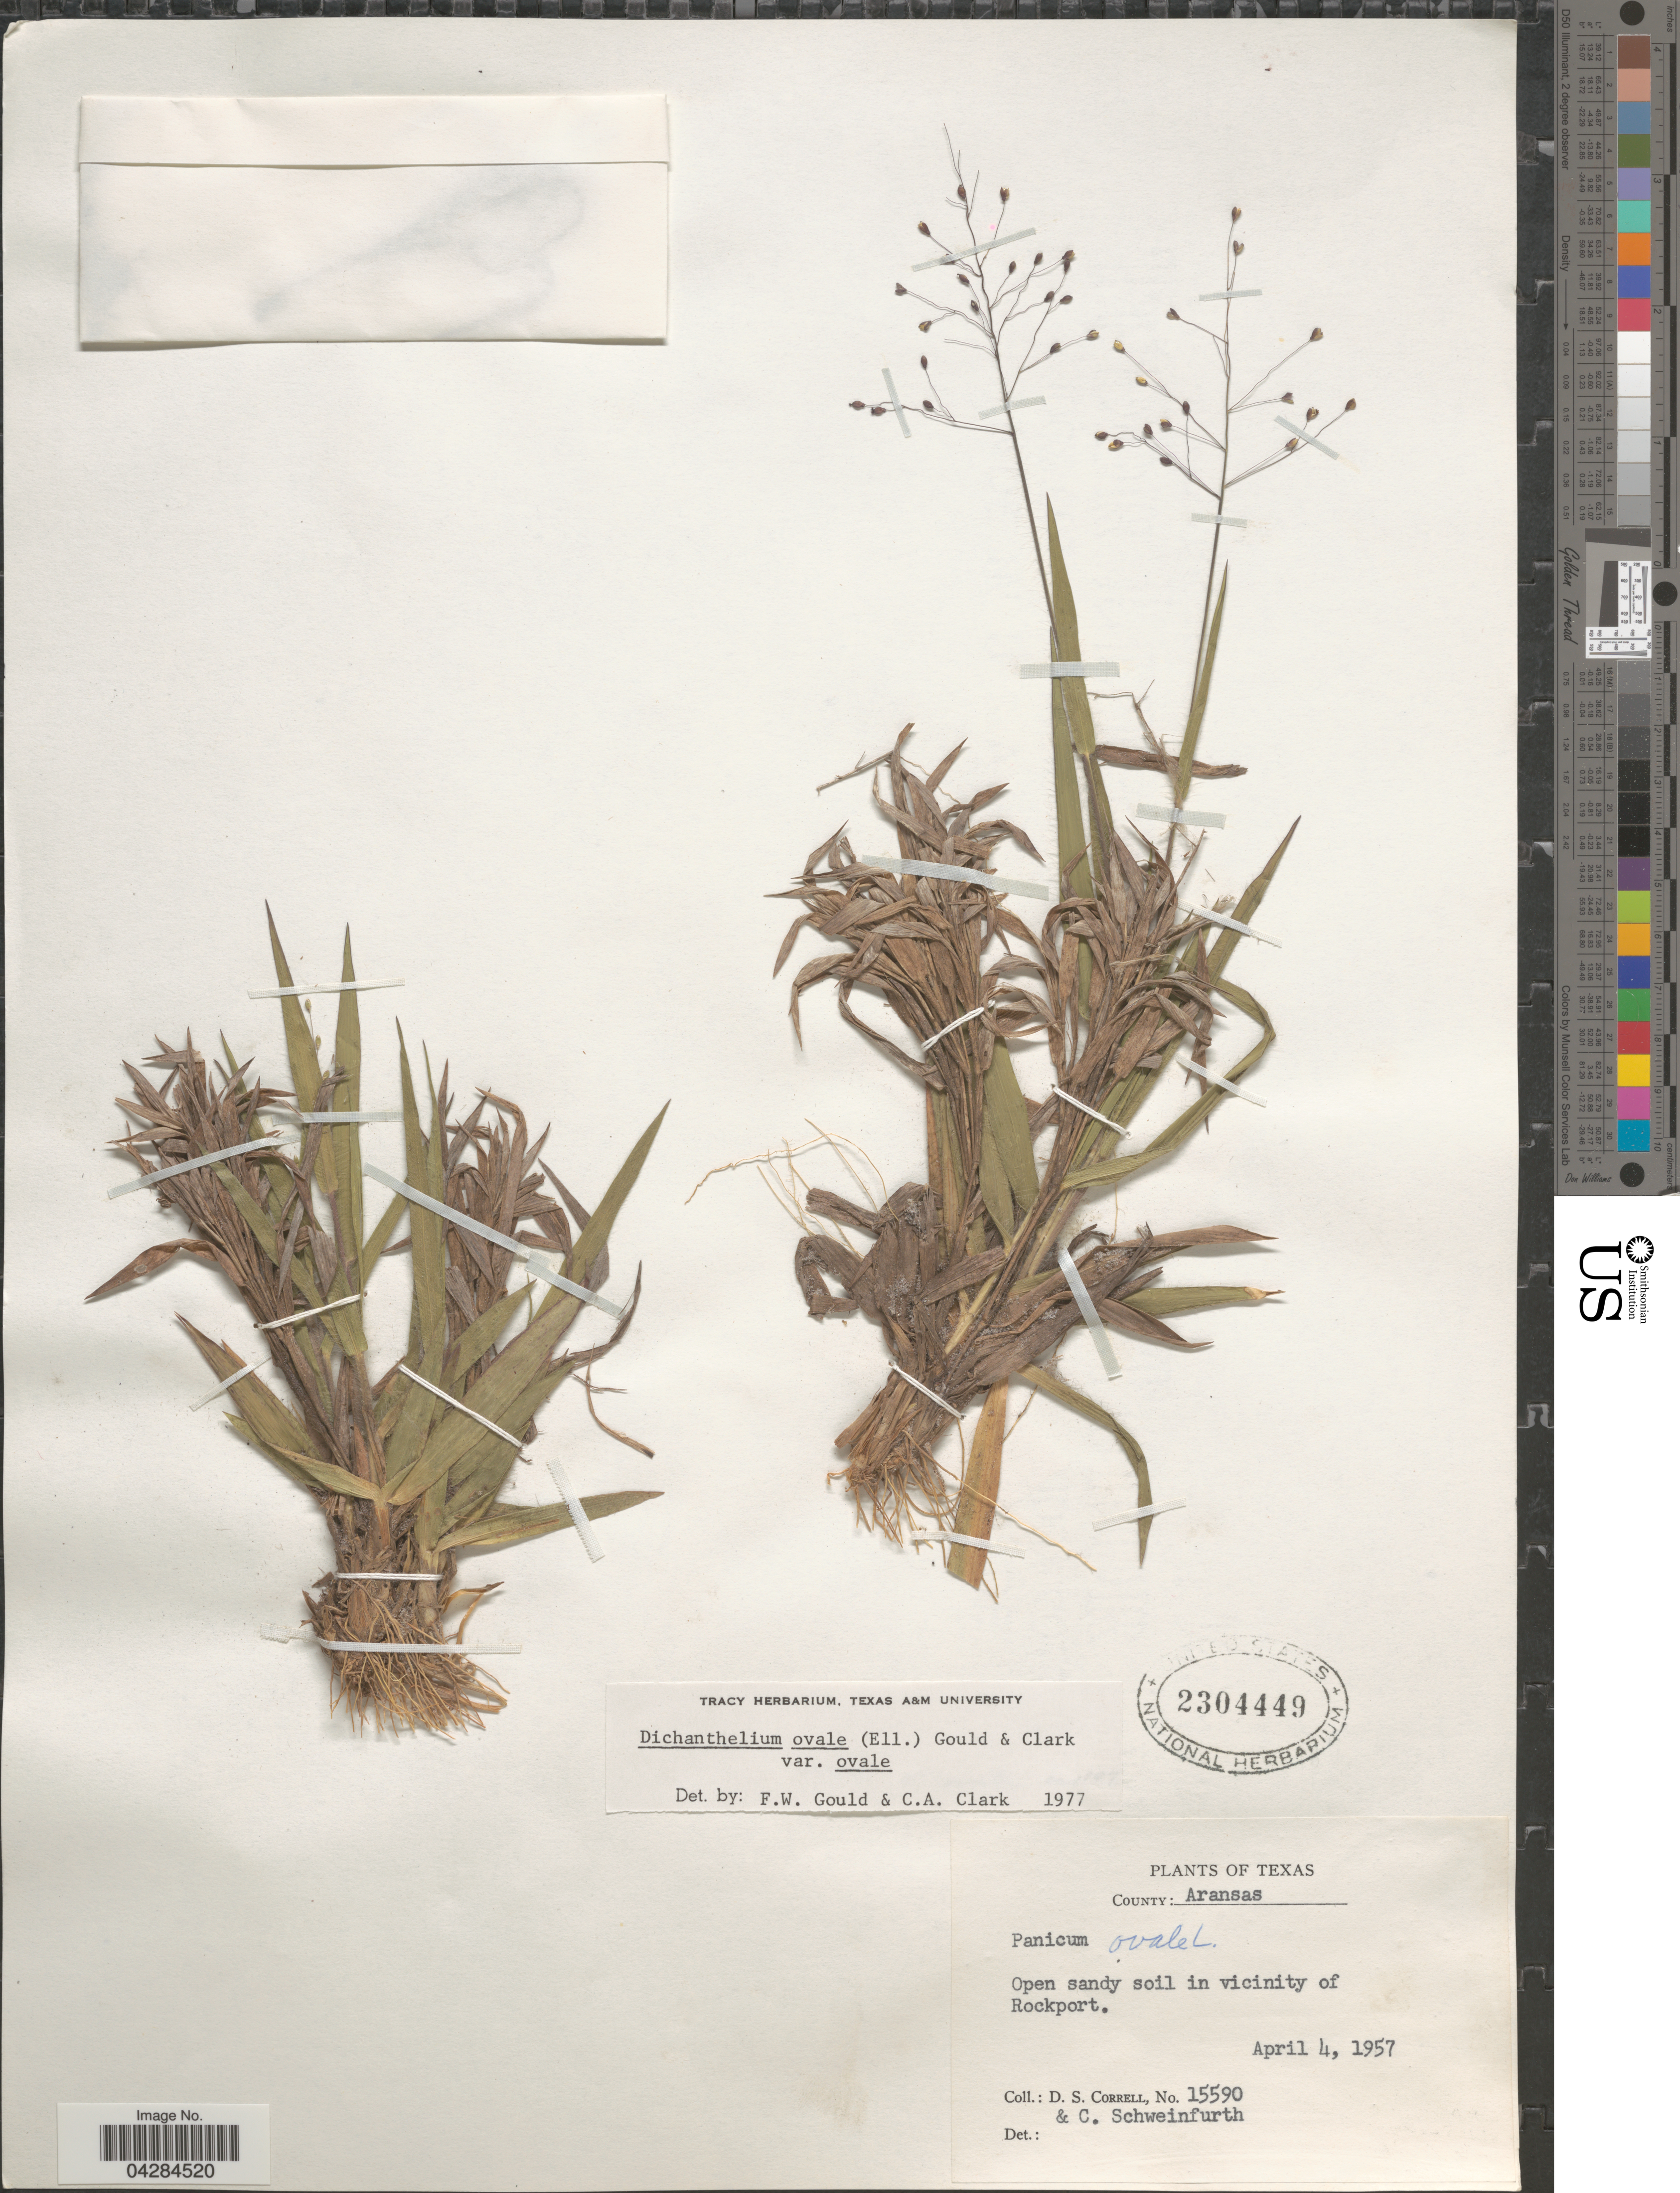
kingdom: Plantae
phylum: Tracheophyta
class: Liliopsida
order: Poales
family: Poaceae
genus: Dichanthelium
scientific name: Dichanthelium ovale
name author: (Elliott) Gould & C.A. Clark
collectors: D. S. Correll & C. Schweinfurth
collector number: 15590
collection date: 1957-04-04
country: United States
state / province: Texas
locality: County: Aransas. Open sandy soil in vicinity of Rockport.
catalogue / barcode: US 2304449